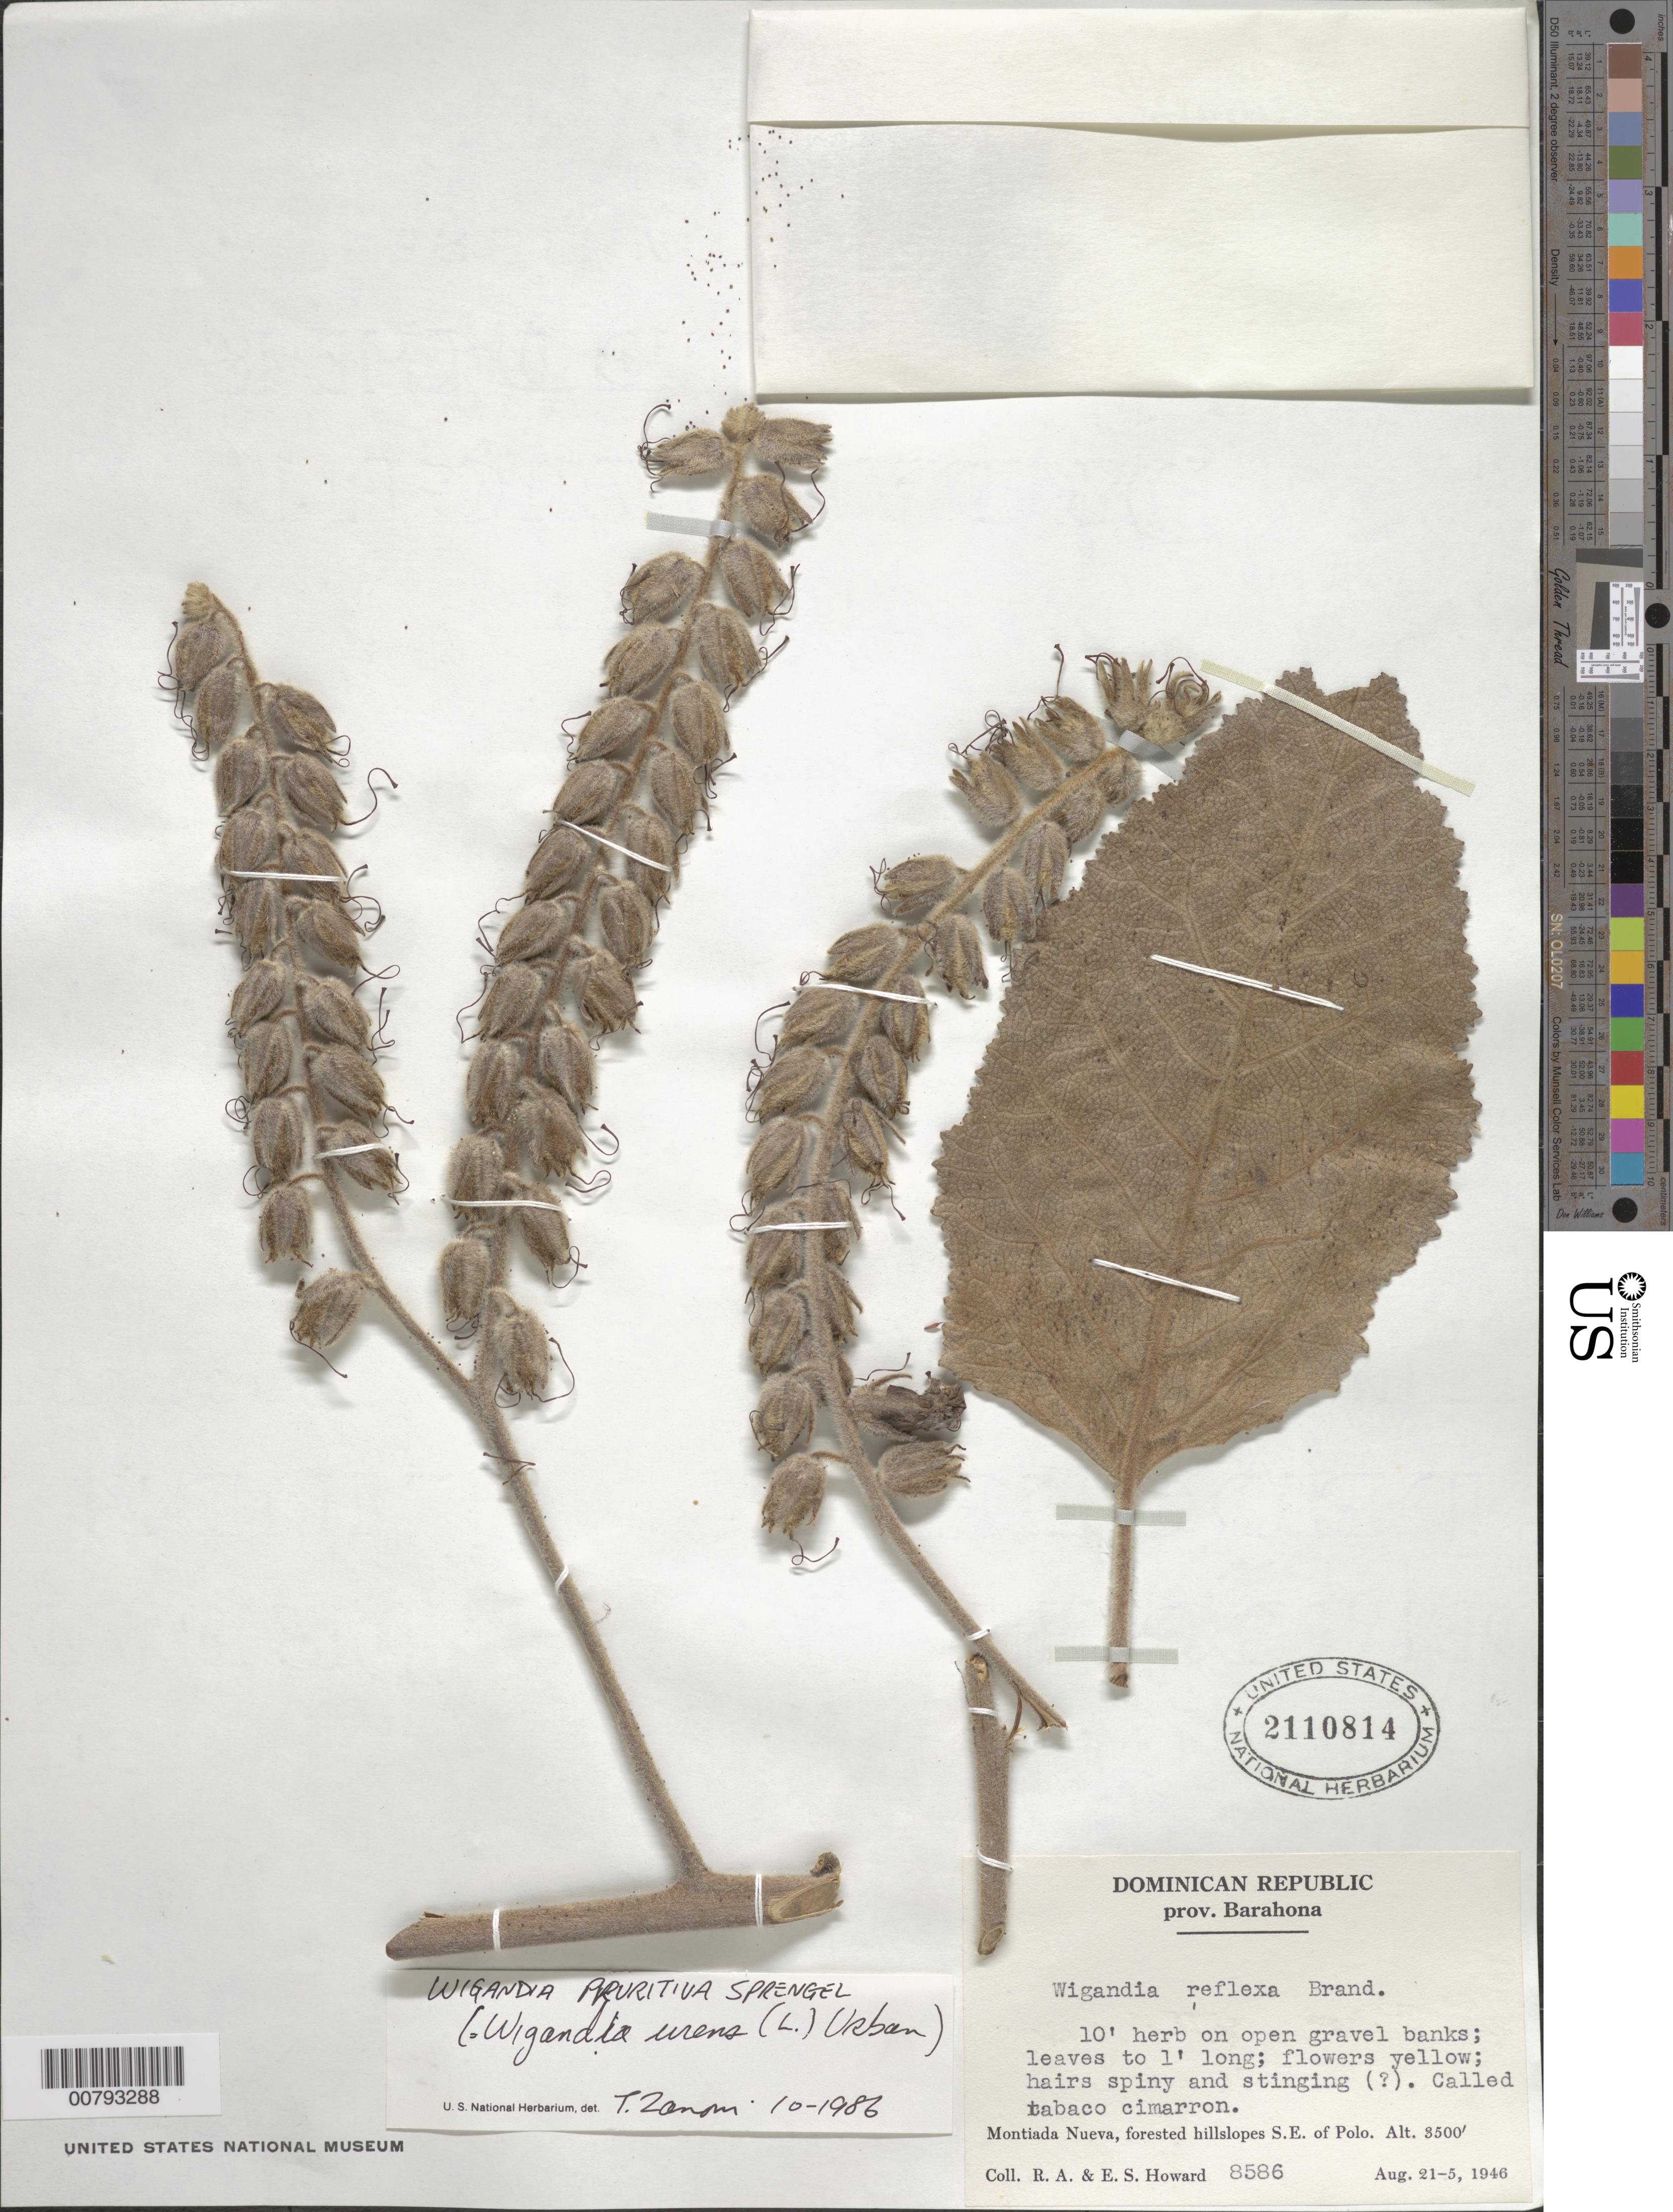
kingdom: Plantae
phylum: Tracheophyta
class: Magnoliopsida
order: Boraginales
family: Namaceae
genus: Wigandia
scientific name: Wigandia pruritiva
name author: Spreng.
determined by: Zanoni, T. A., (NY), New York Botanical Garden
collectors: R. A. Howard & E. S. Howard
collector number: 8586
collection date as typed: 21 Aug 1946 25 Aug 1946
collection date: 1946-08-21/1946-08-25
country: Dominican Republic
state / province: Barahona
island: Hispaniola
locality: Montiada Nueva, S.E. of Polo.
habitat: Forested hillslopes.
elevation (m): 1067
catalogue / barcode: US 2110814